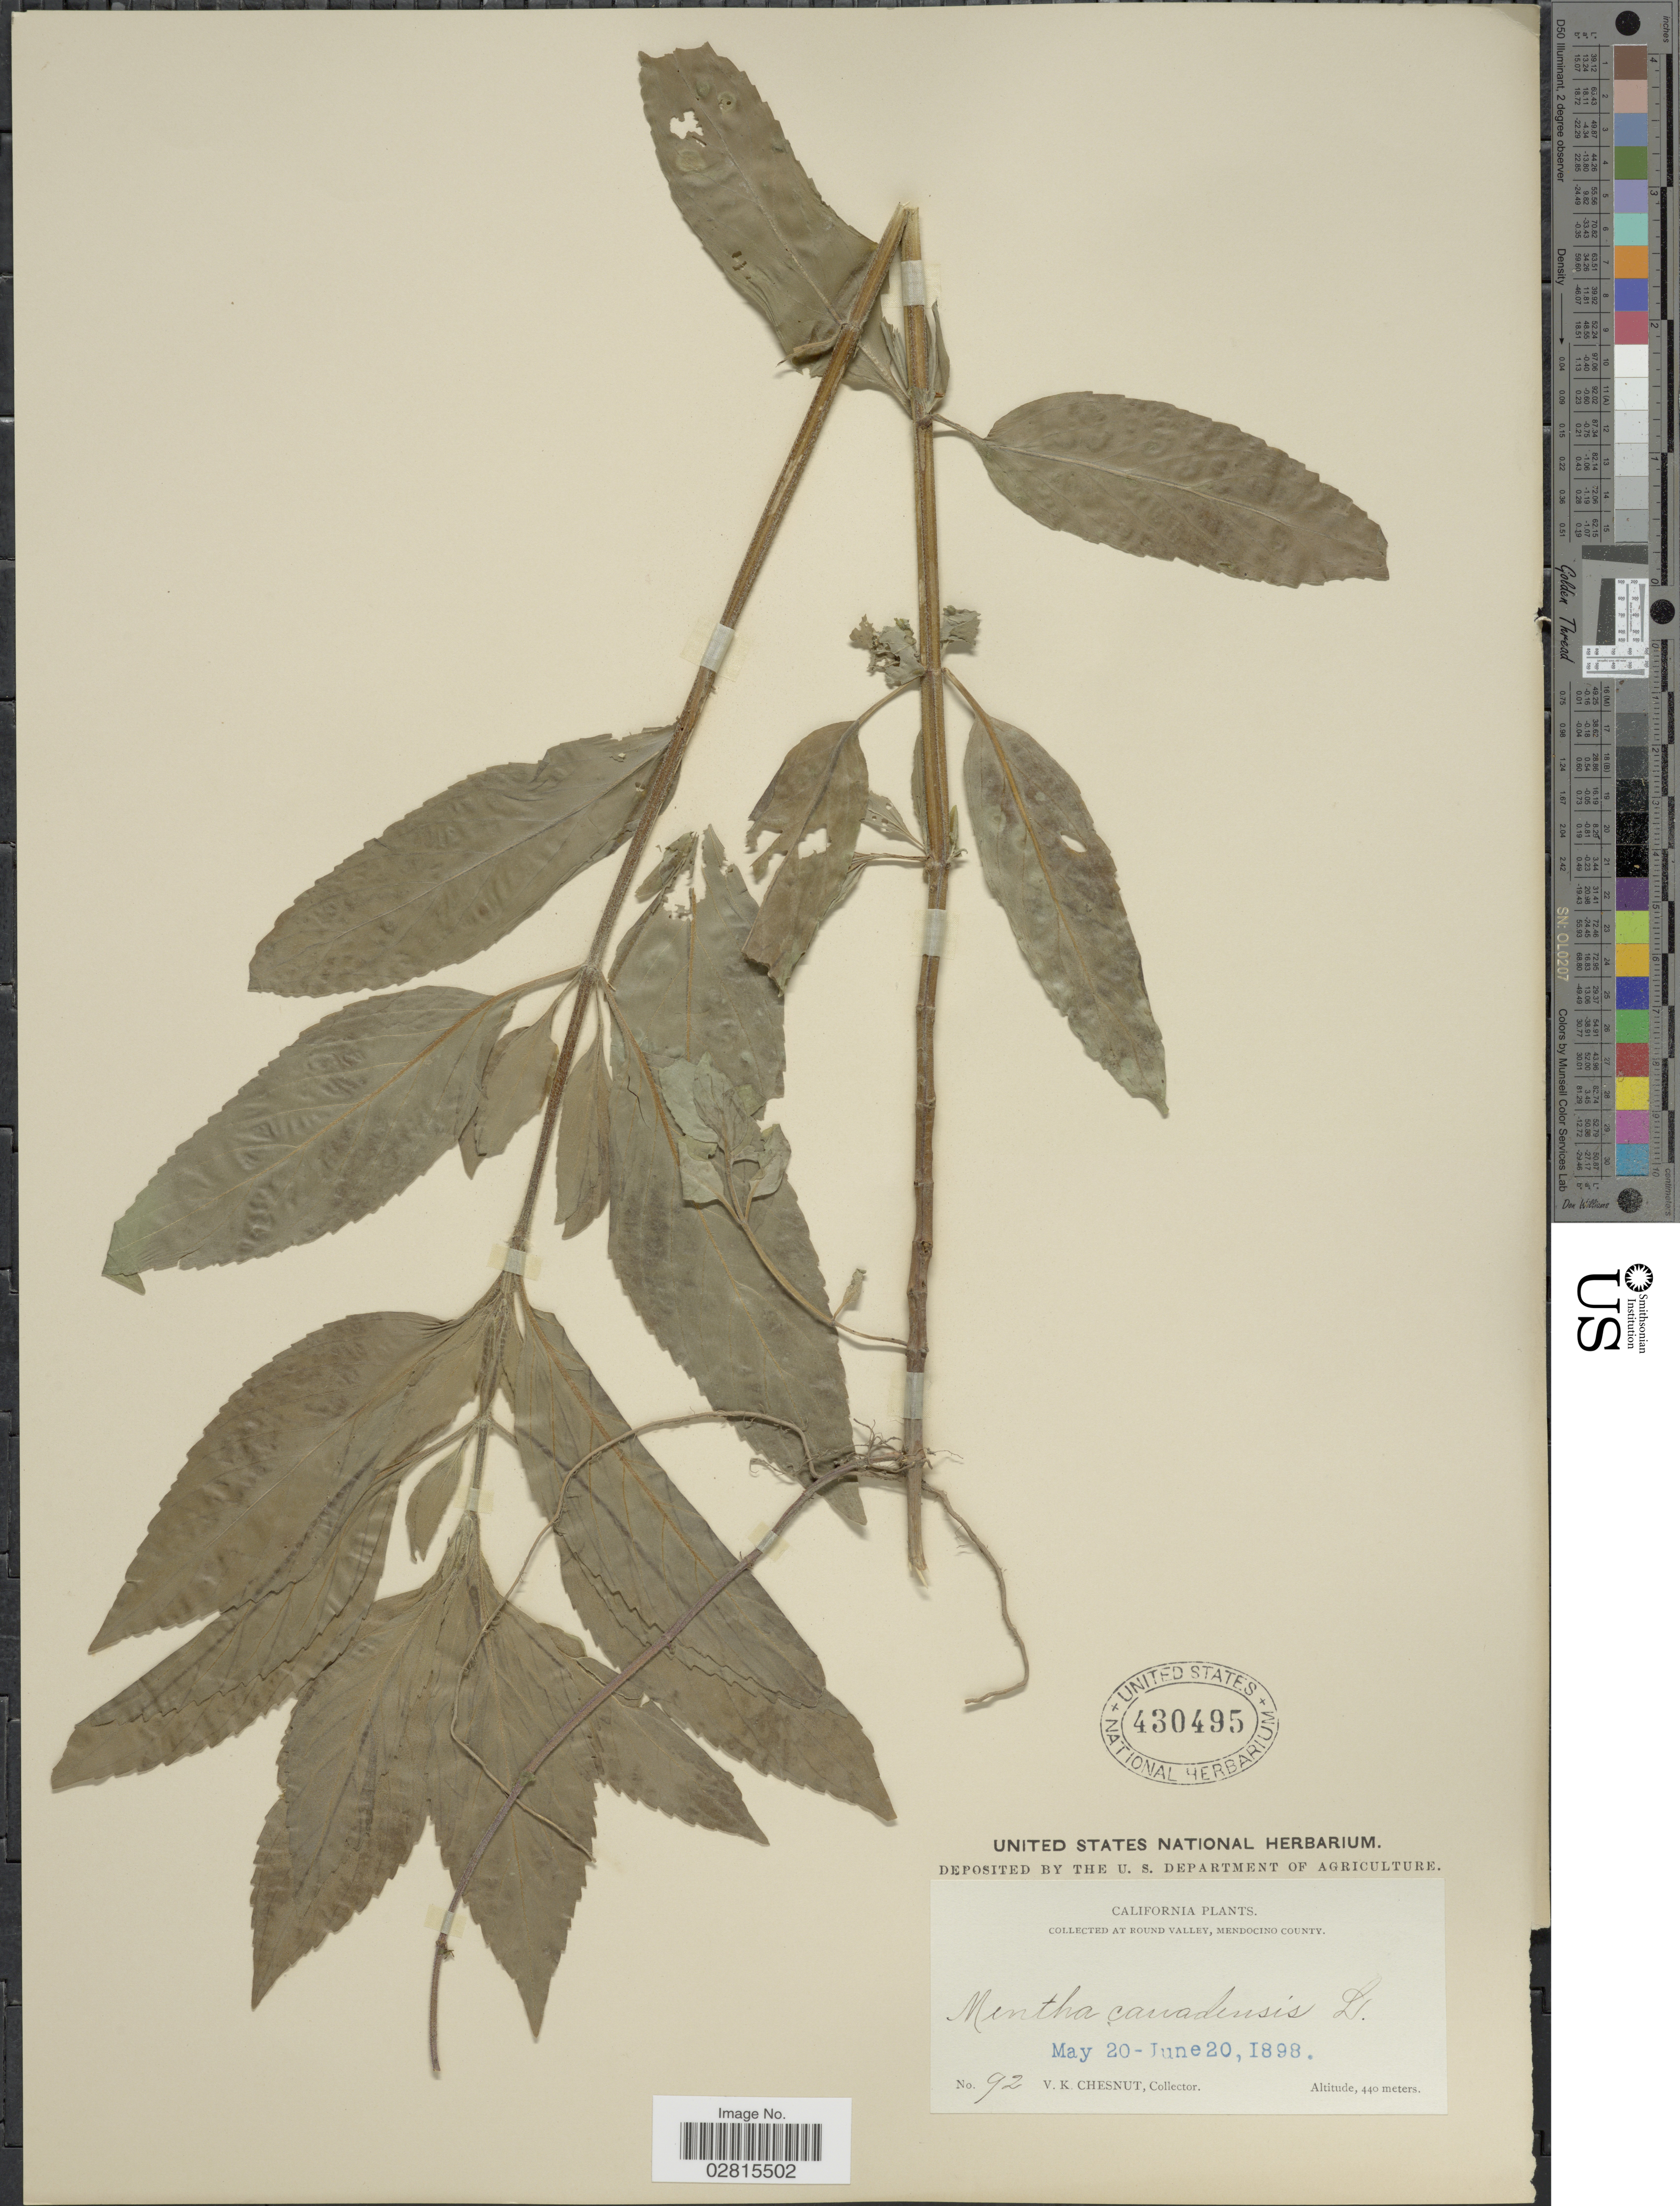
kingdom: Plantae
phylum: Tracheophyta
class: Magnoliopsida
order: Lamiales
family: Lamiaceae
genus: Mentha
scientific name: Mentha canadensis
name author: L.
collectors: V. Chesnut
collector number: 92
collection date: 1898-05-20/1898-06-20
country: United States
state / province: California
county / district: Mendocino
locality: Round Valley, Mendocino County.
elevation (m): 440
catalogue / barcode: US 430495